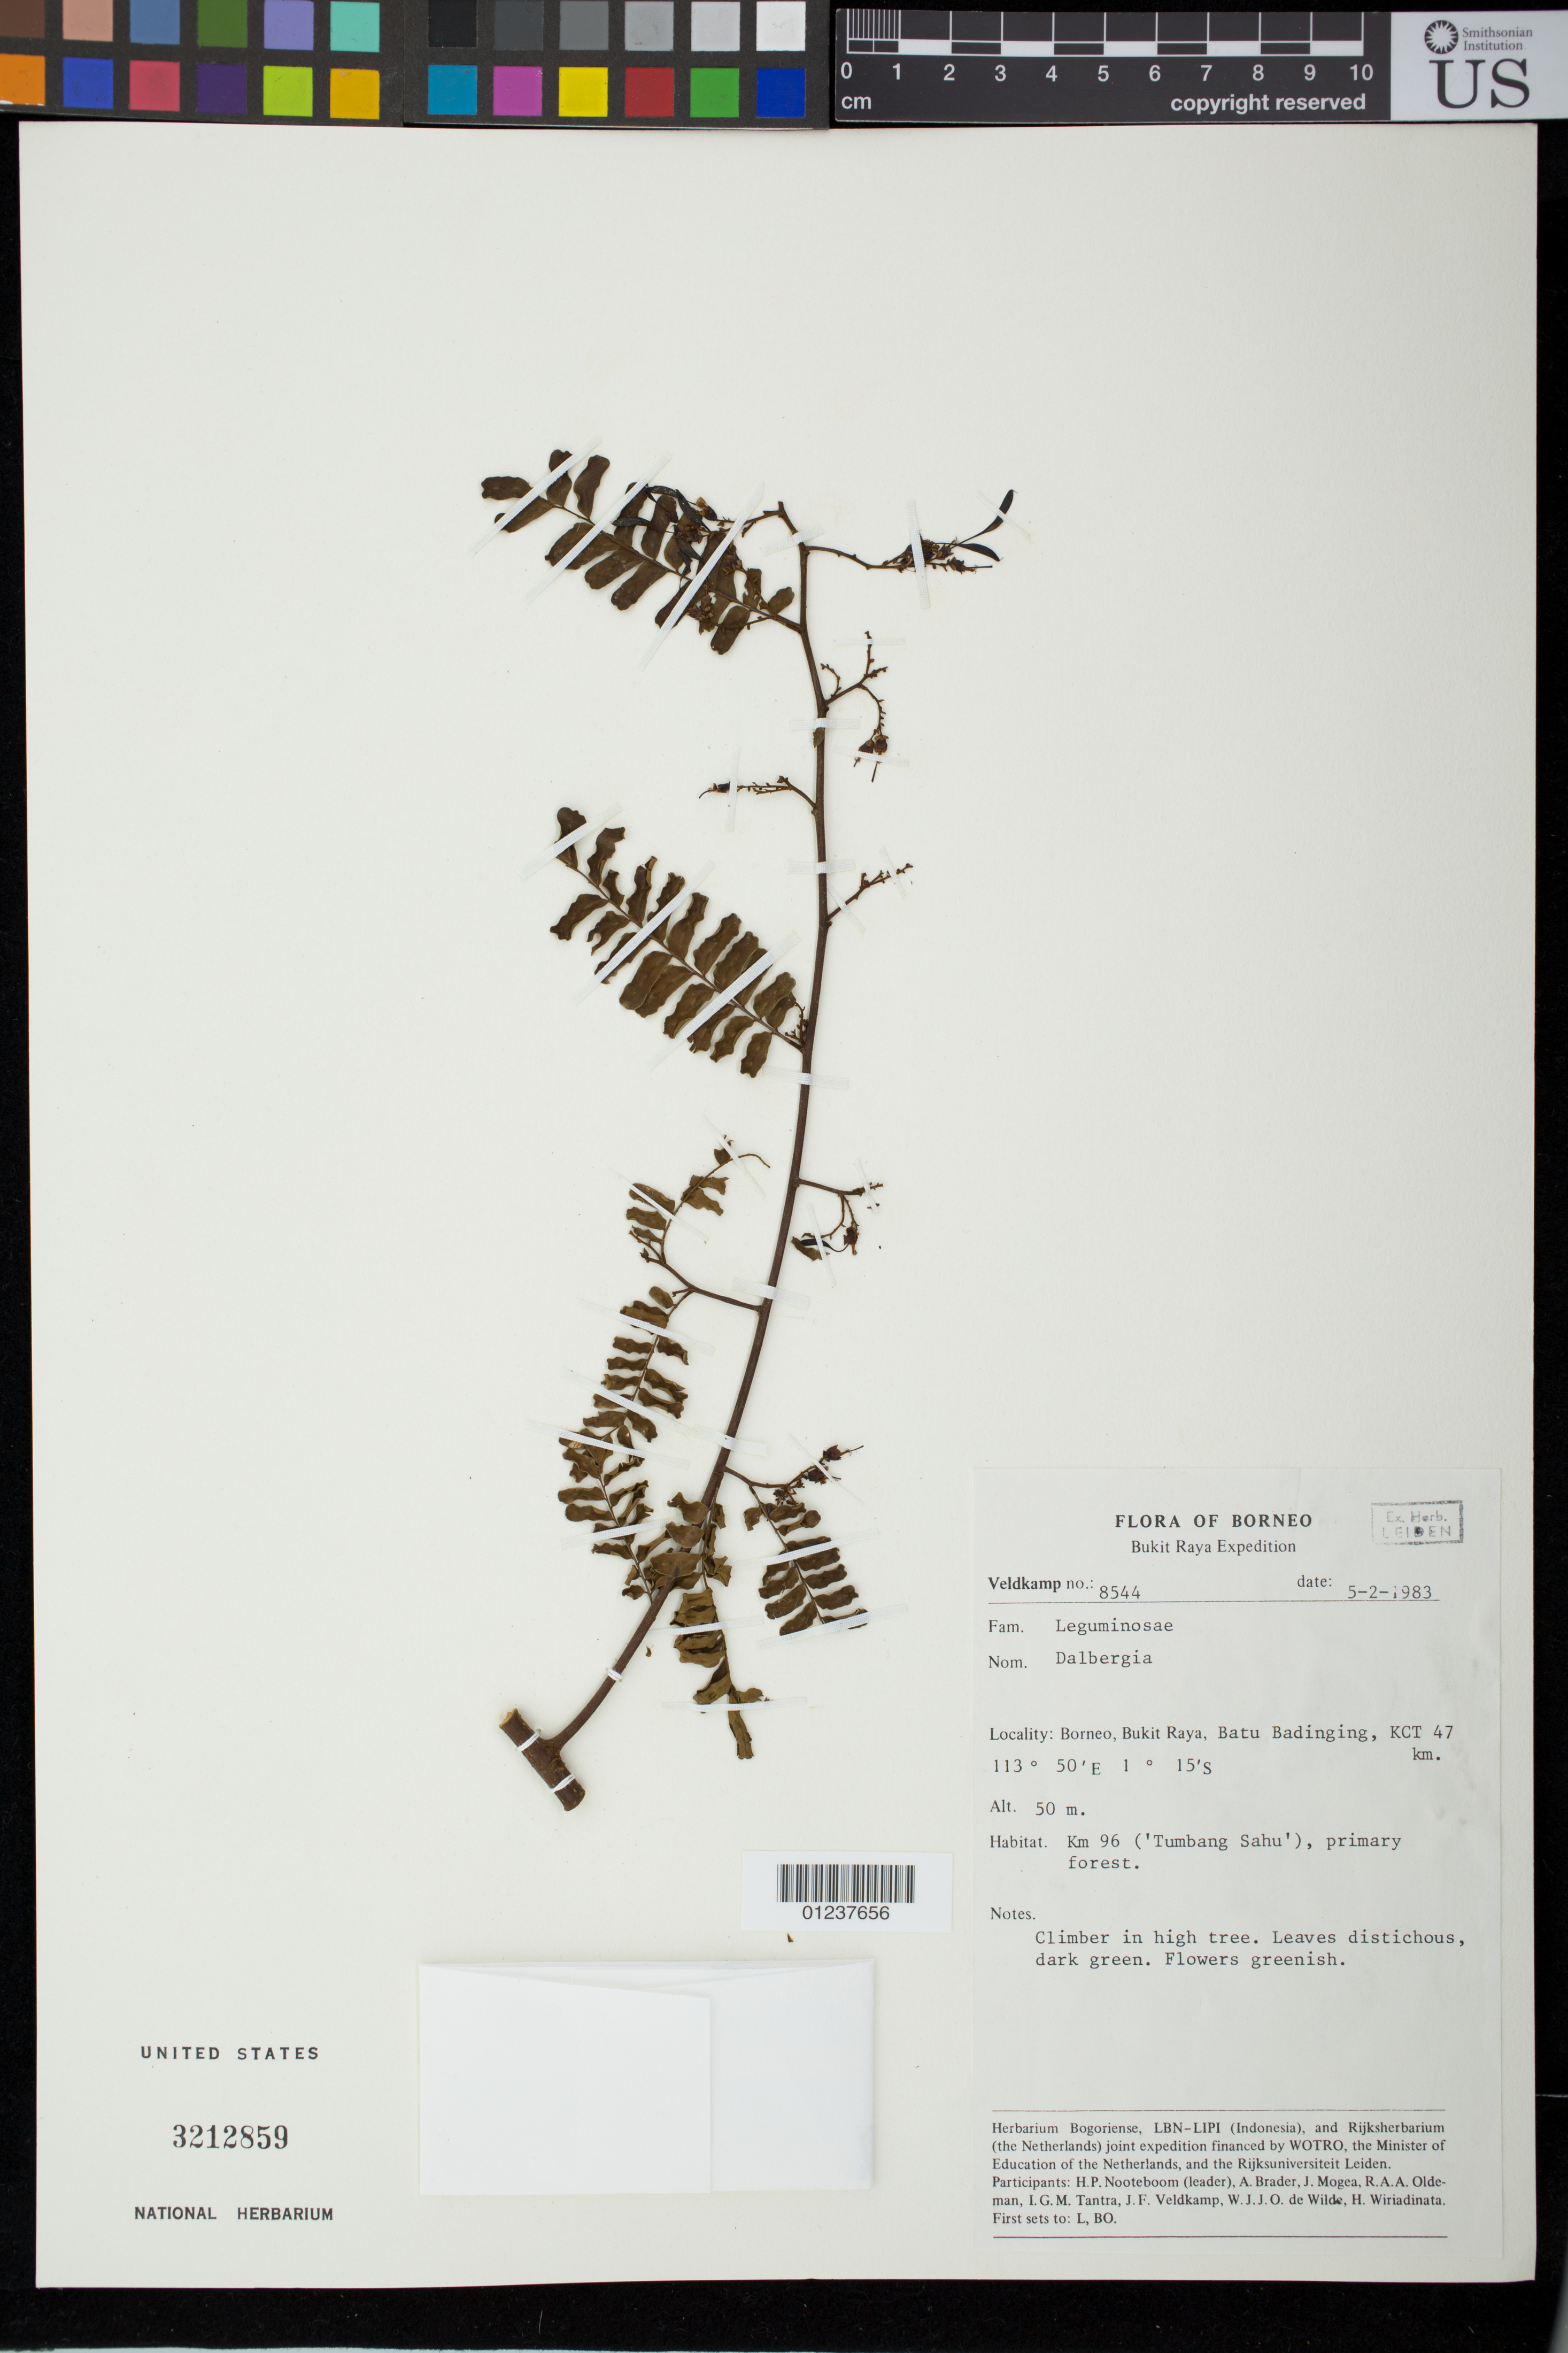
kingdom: Plantae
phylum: Tracheophyta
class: Magnoliopsida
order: Fabales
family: Fabaceae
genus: Dalbergia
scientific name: Dalbergia sp.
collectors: J. F. Veldkamp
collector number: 8544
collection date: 1983-02-05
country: Indonesia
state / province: Kalimantan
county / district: Kalimantan Tengah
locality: Borneo, Bukit Raya, Batu Badinging, KCT 47 km.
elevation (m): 50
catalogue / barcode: US 3212859